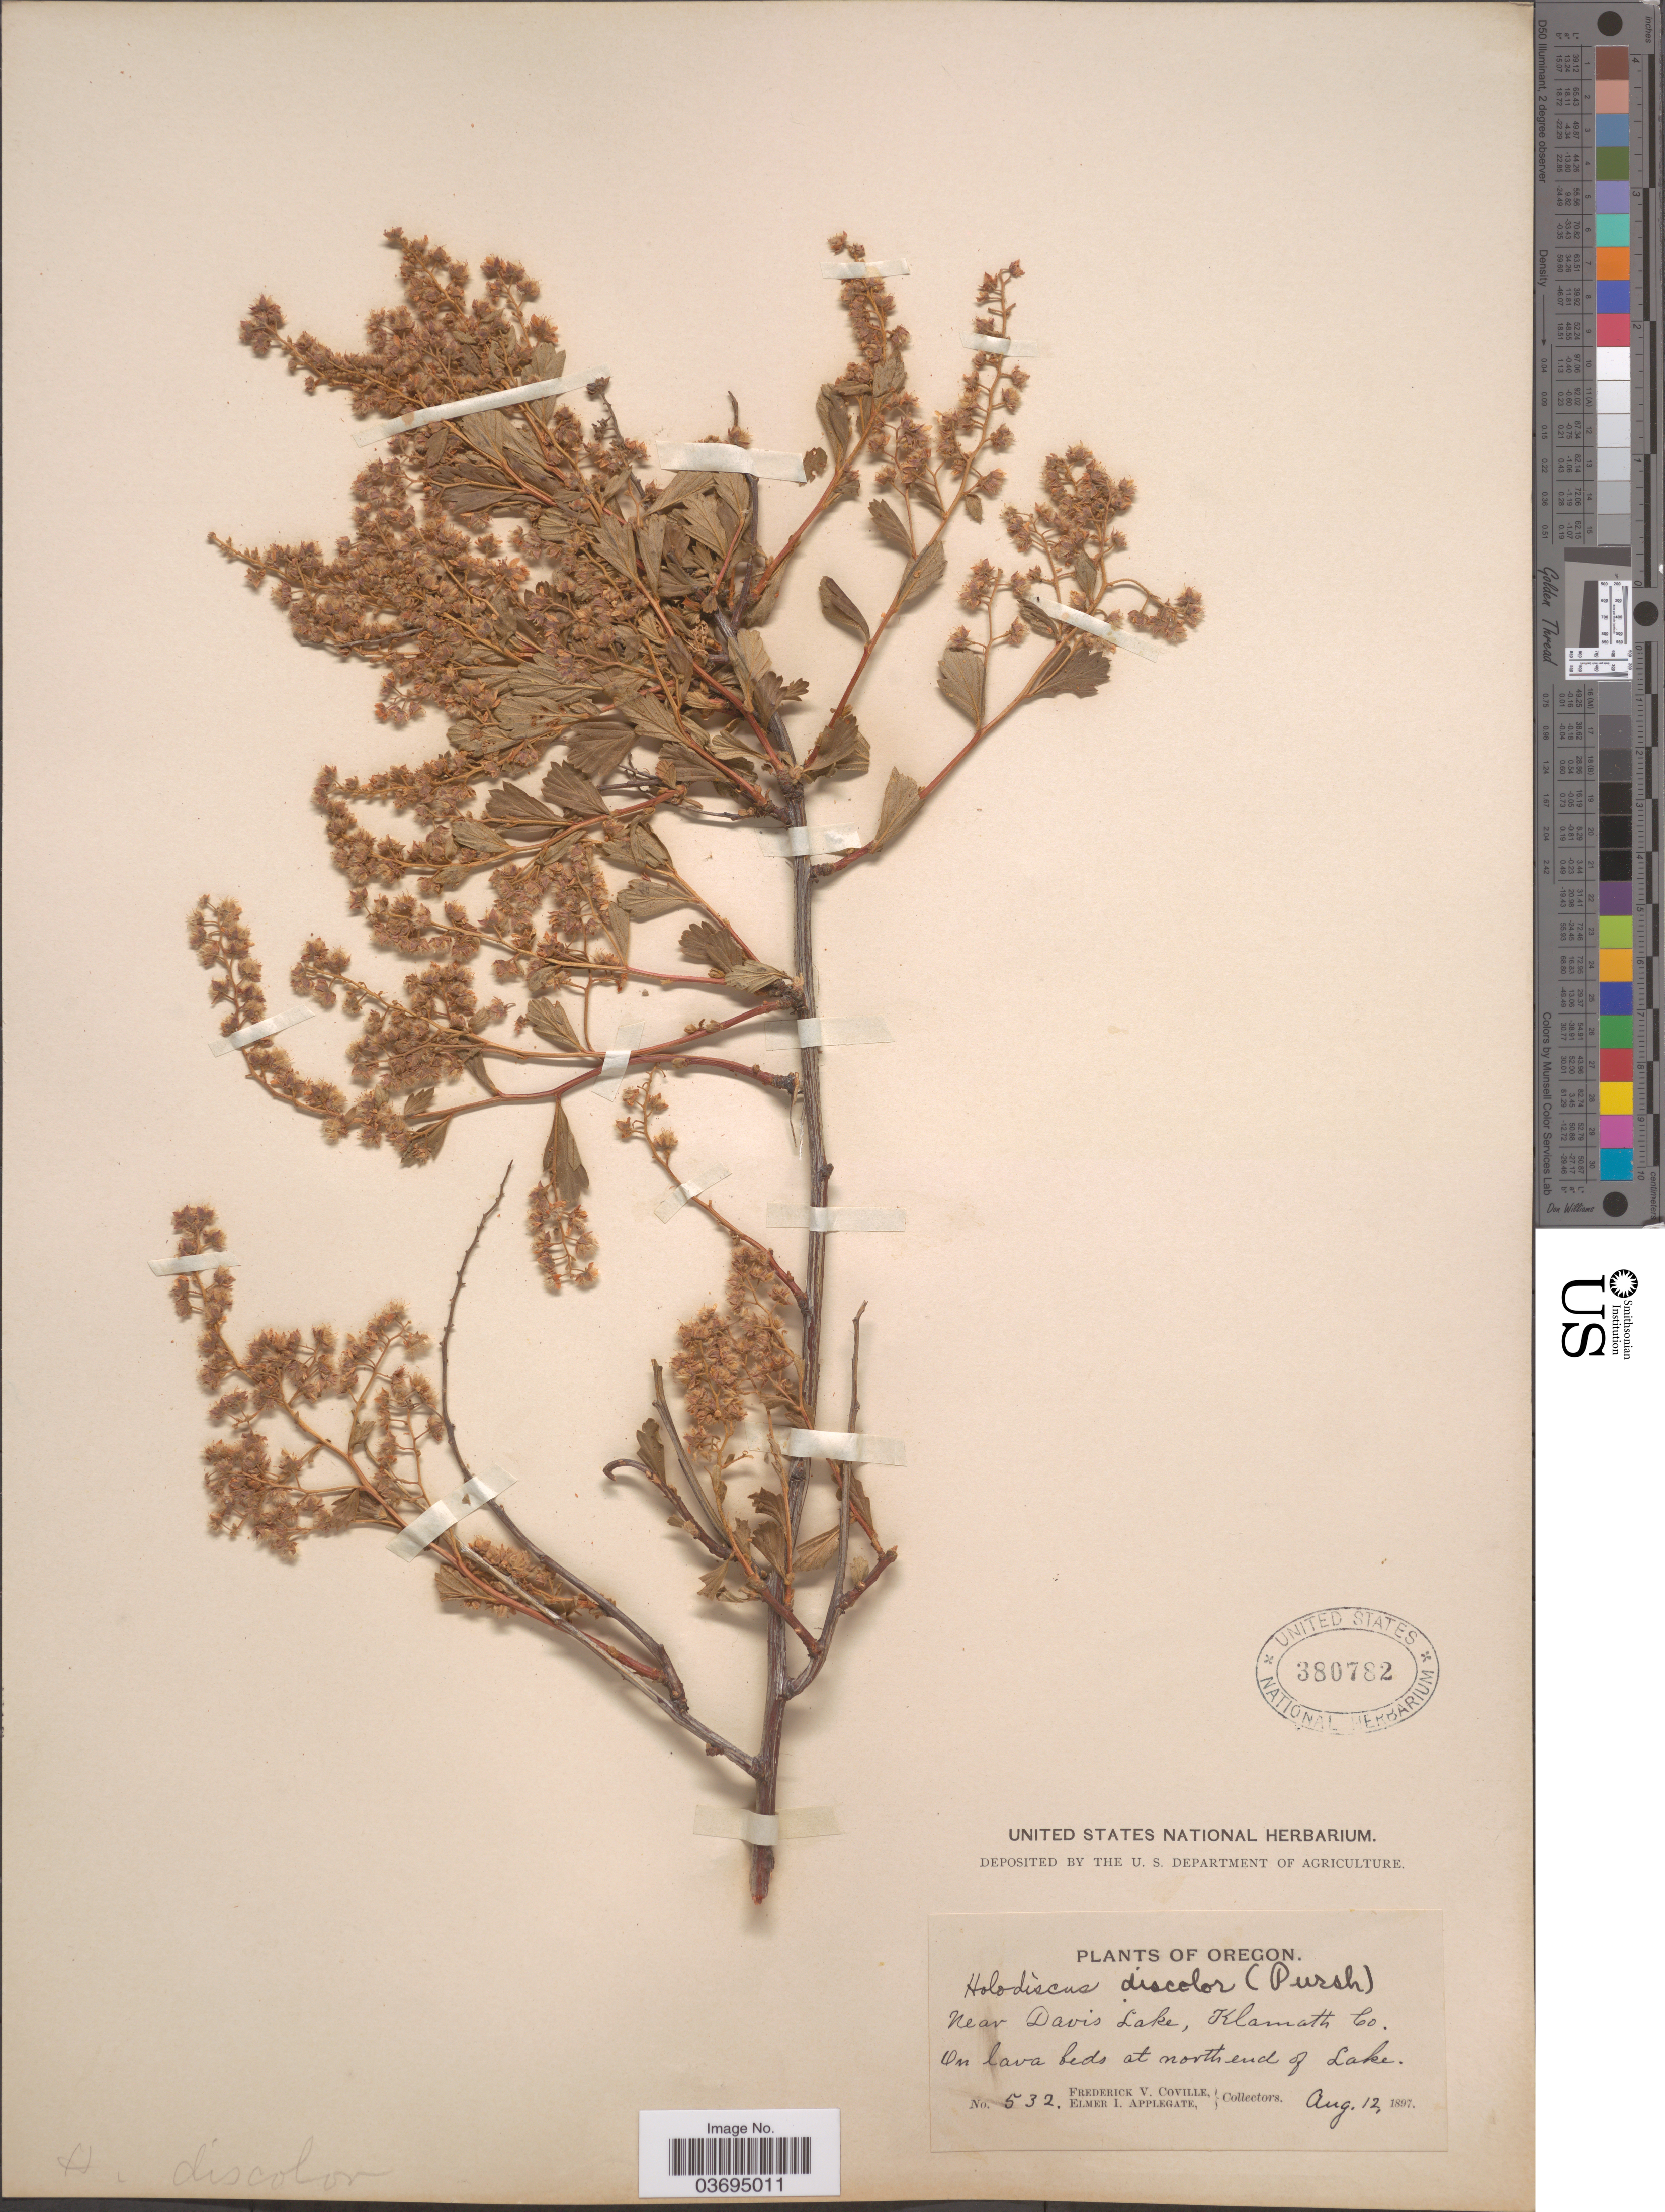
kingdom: Plantae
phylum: Tracheophyta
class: Magnoliopsida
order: Rosales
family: Rosaceae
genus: Holodiscus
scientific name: Holodiscus discolor var. glabrescens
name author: (Greenm.) Jeps.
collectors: F. V. Coville & E. I. Applegate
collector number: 532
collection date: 1897-08-12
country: United States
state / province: Oregon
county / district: Klamath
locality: Near Davis Lake, Klamath Co. On lava beds at north end of Lake.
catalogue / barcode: US 380782